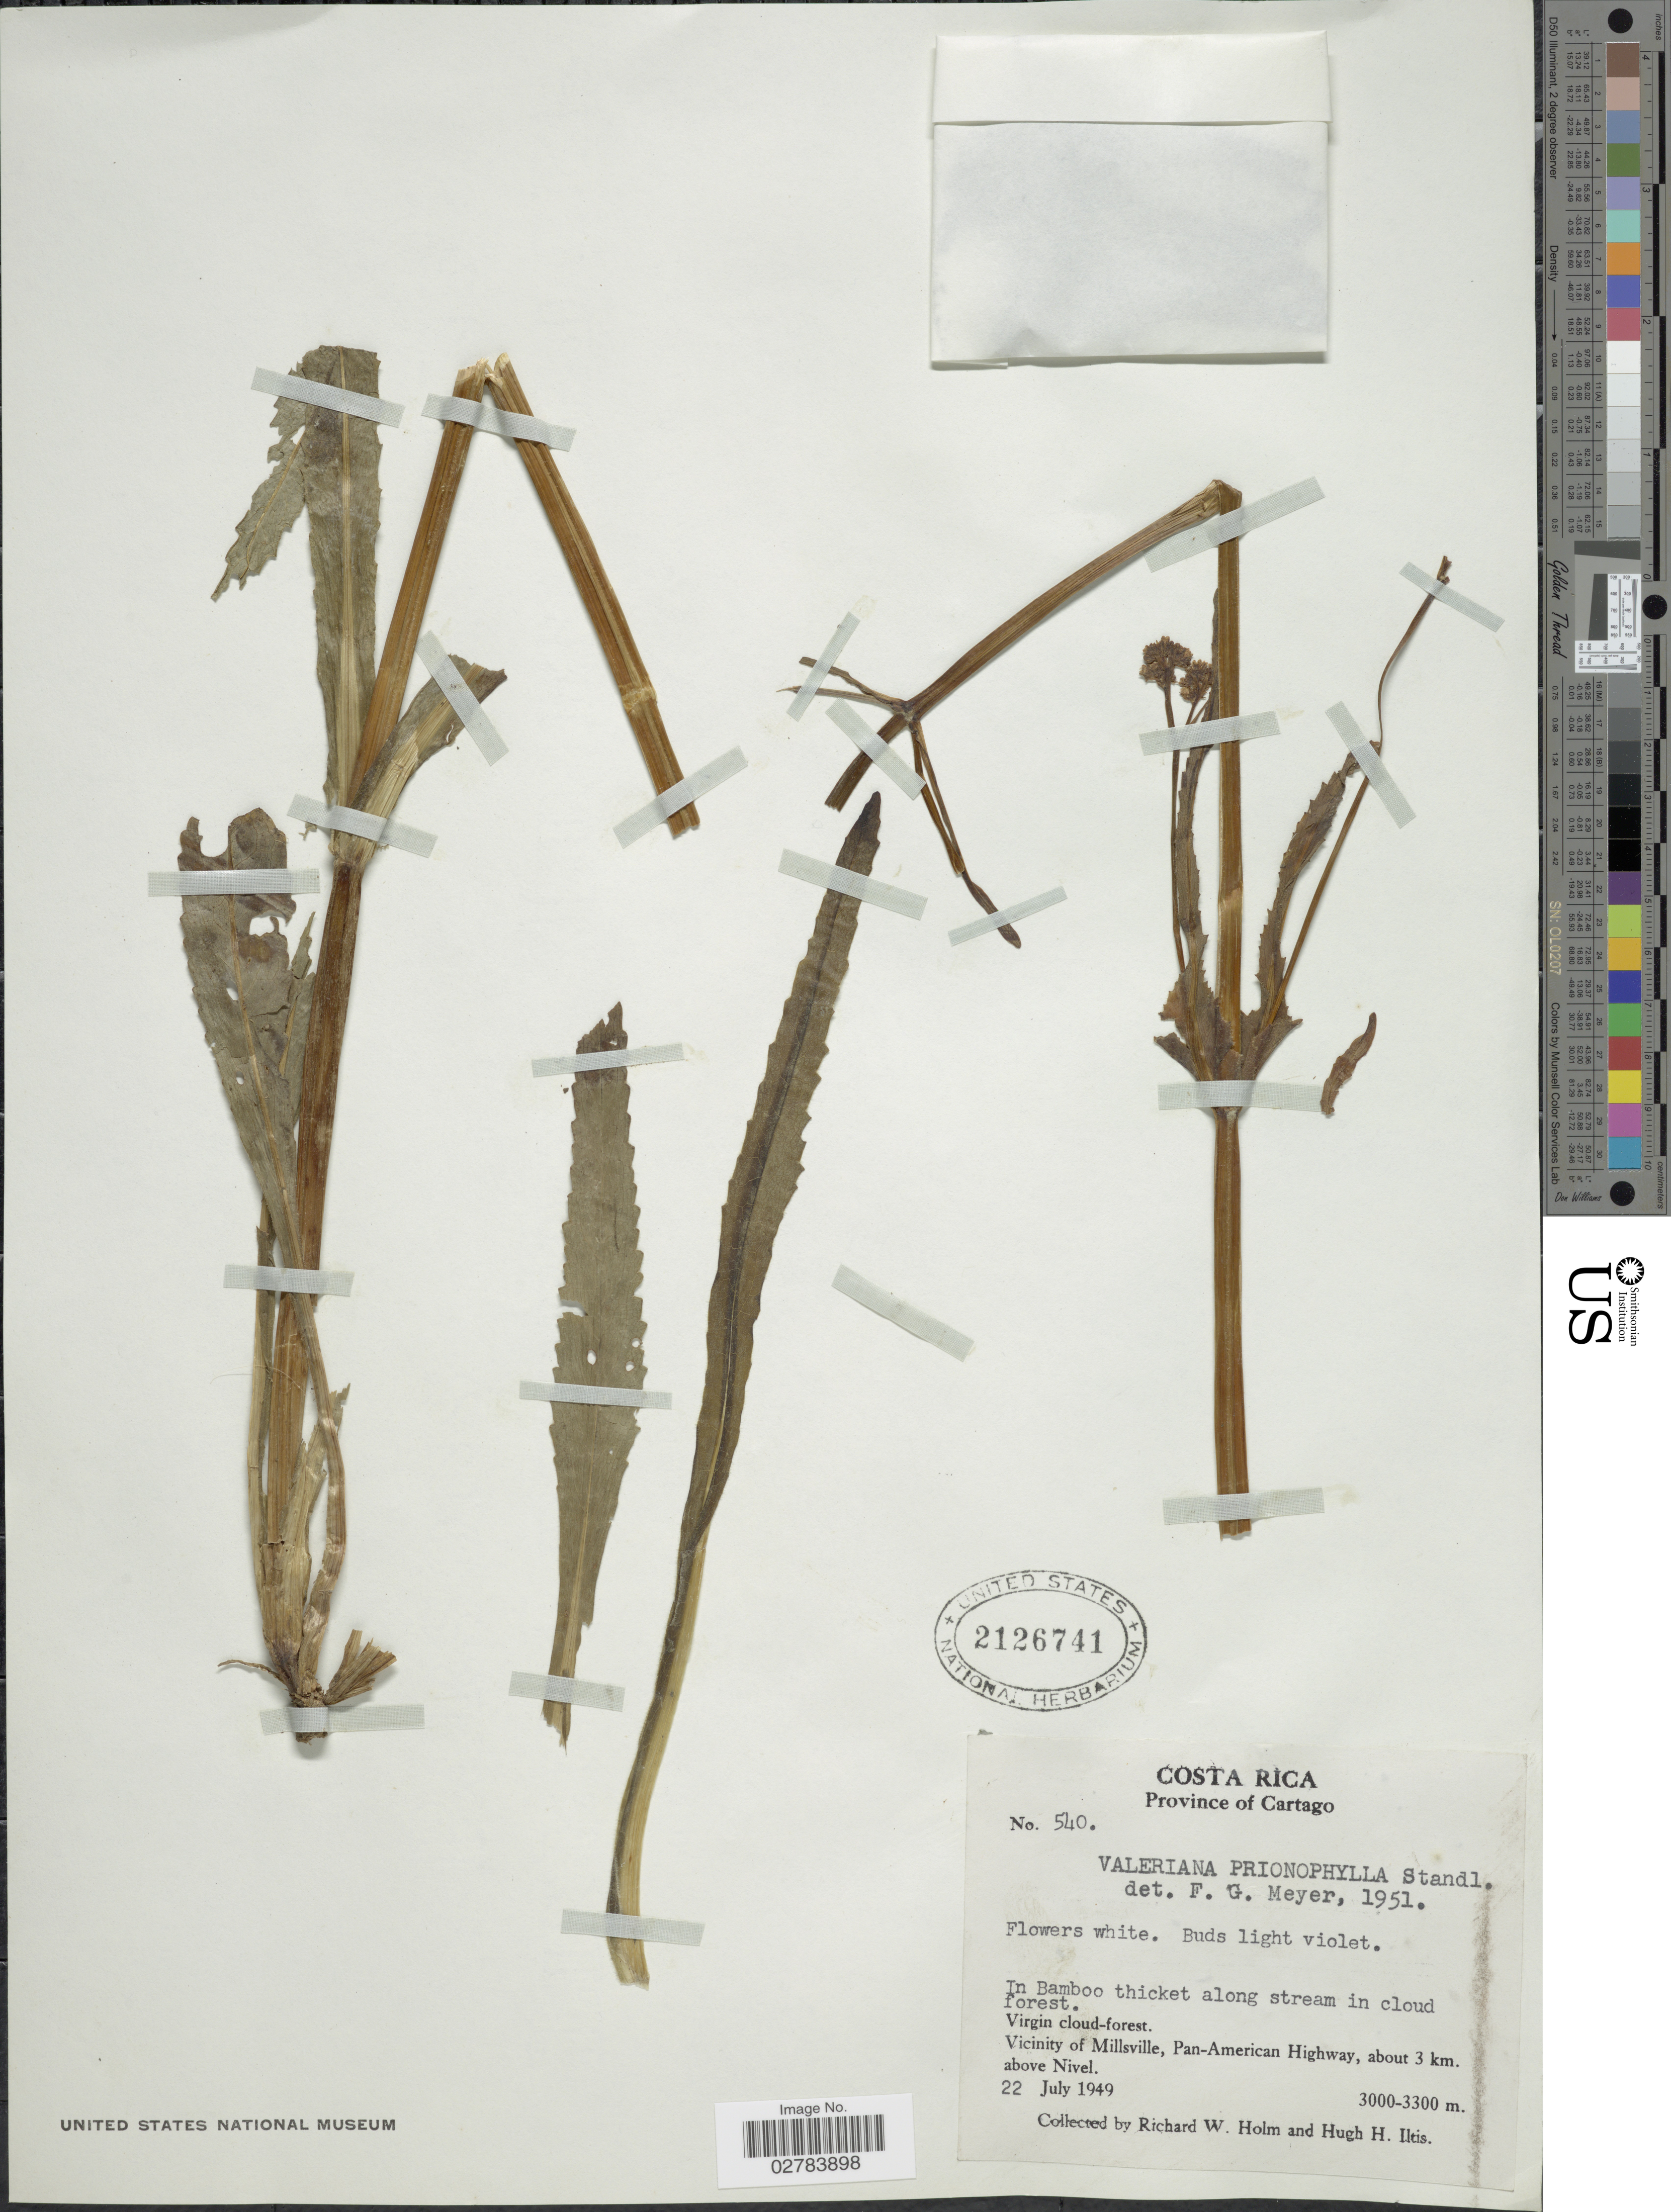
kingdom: Plantae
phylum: Tracheophyta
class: Magnoliopsida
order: Dipsacales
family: Caprifoliaceae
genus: Valeriana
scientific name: Valeriana prionophylla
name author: Standl.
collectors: R. W. Holm & H. Iltis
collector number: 540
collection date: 1949-07-22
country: Costa Rica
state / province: Cartago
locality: Vicinity of Millsville, Pan-American Highway, about 3 km. above Nivel.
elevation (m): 3000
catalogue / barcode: US 2126741